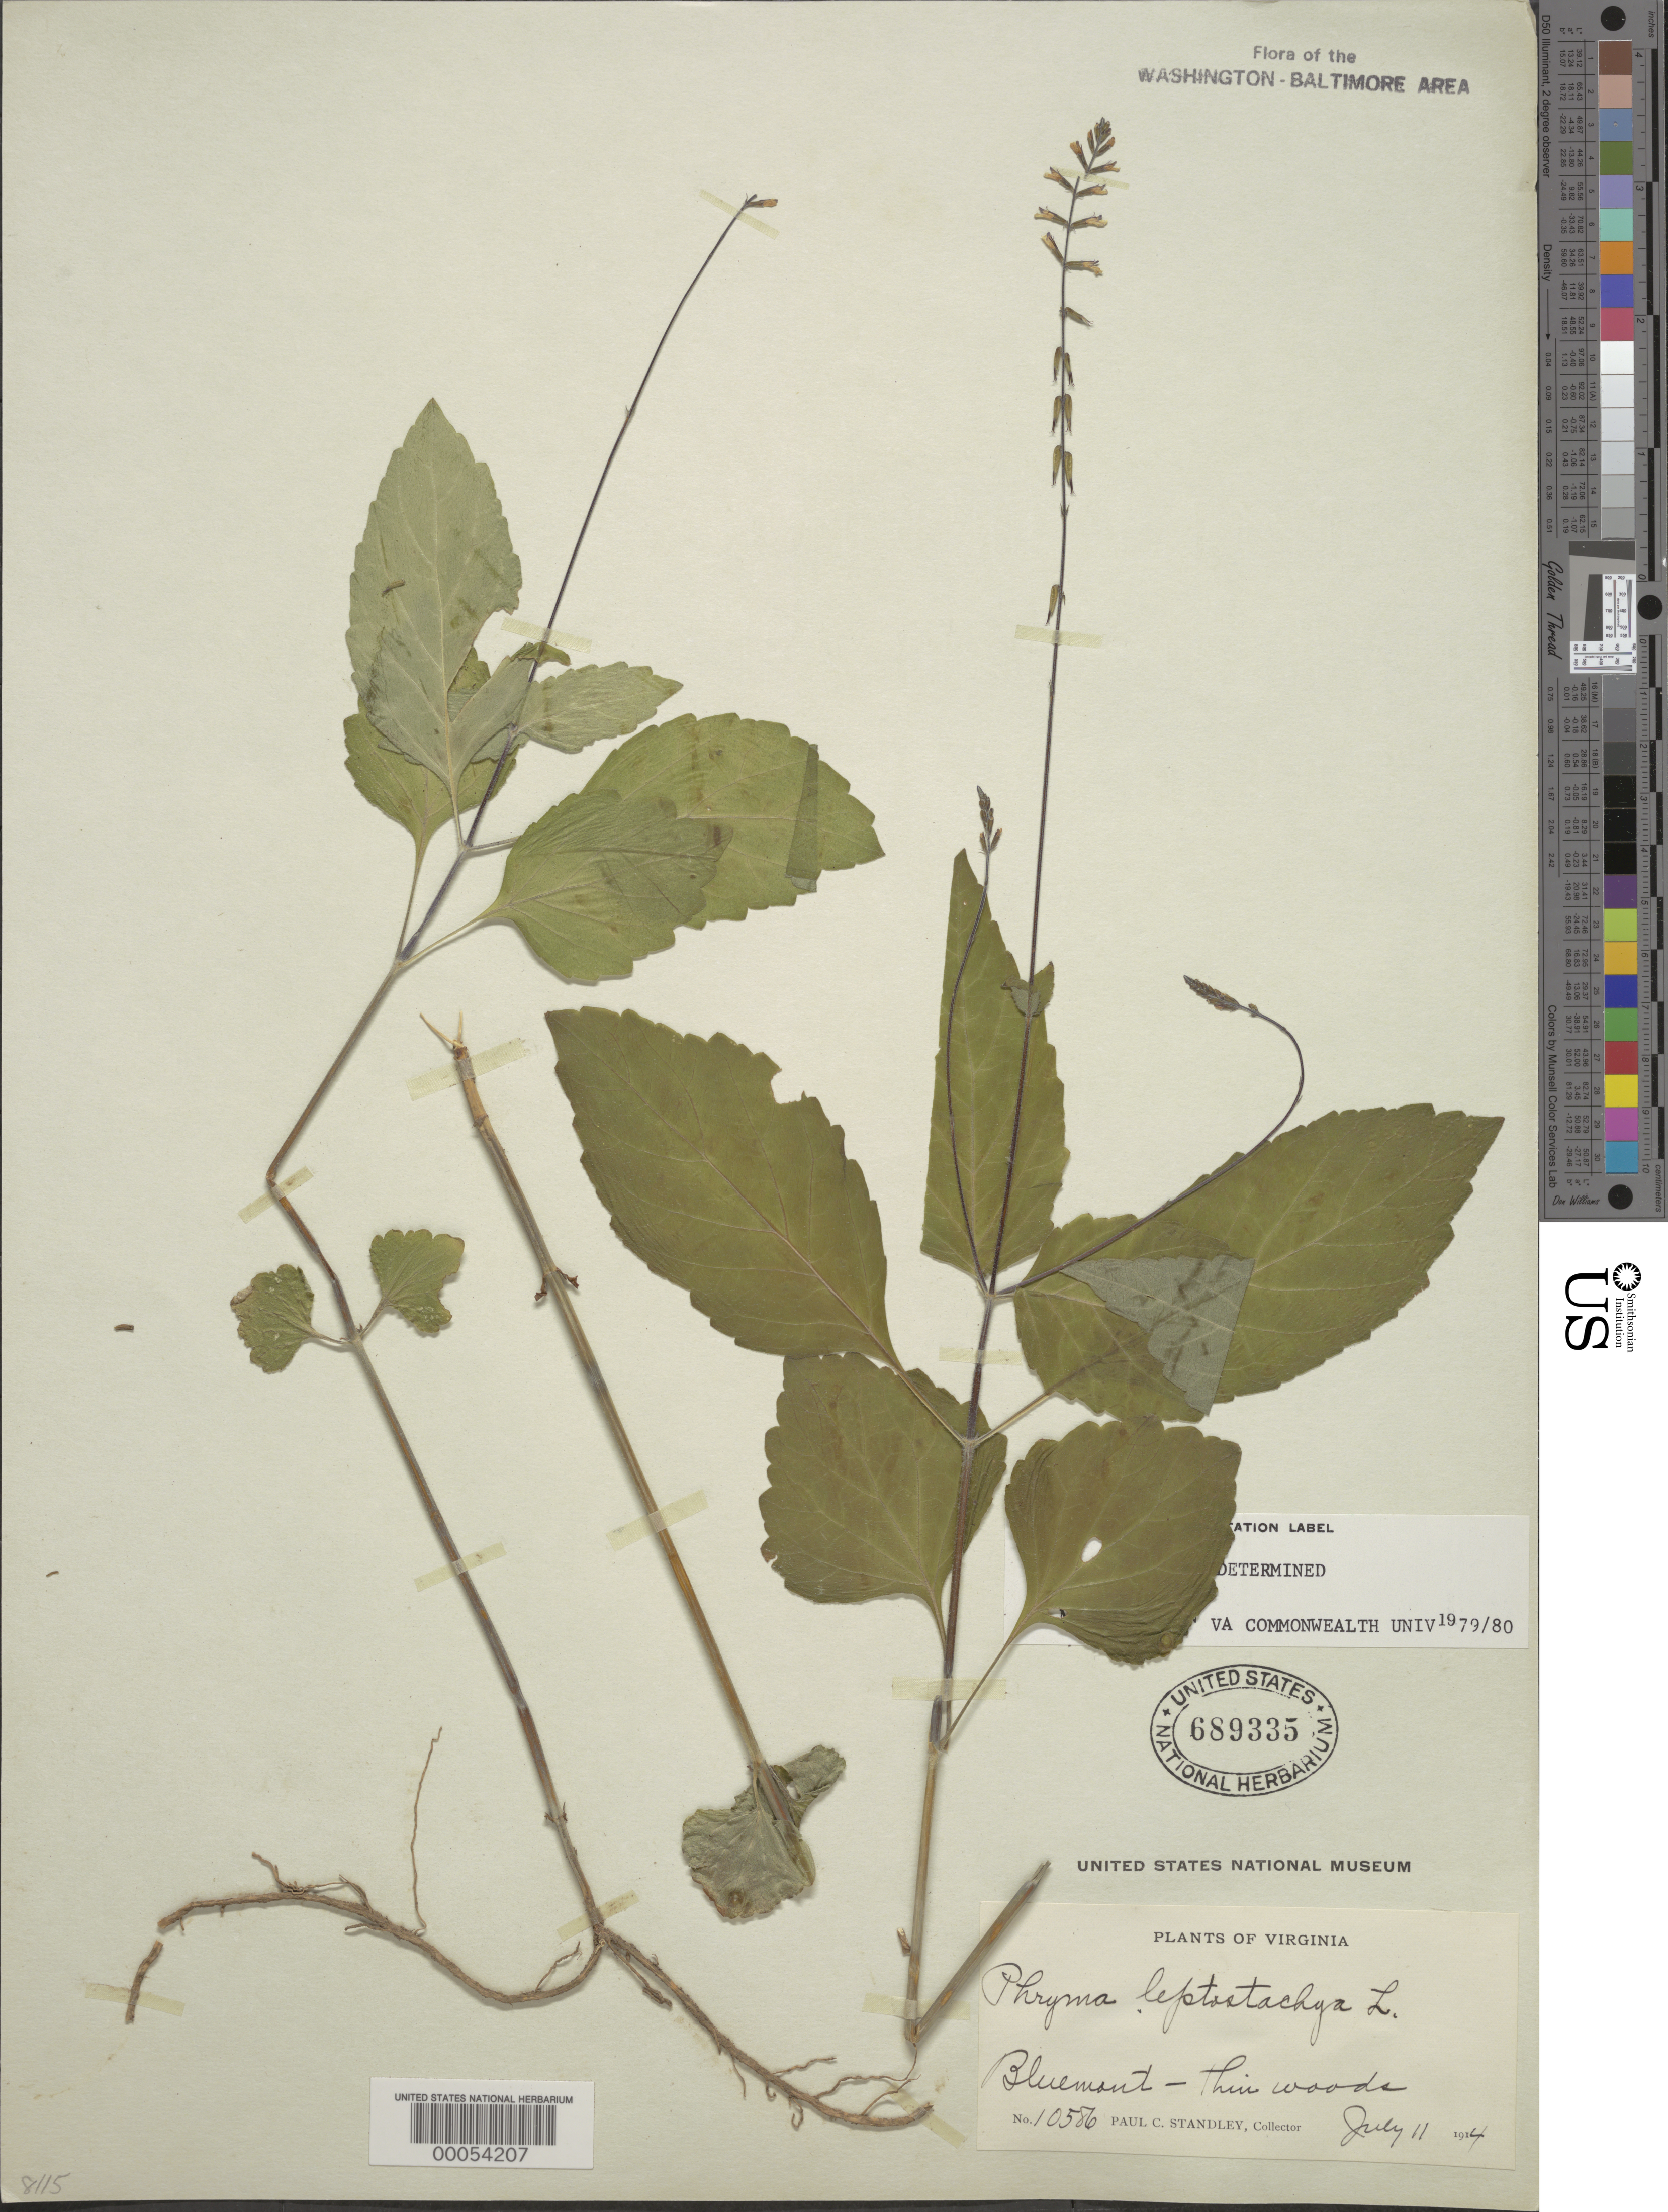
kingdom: Plantae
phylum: Tracheophyta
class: Magnoliopsida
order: Lamiales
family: Phrymaceae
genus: Phryma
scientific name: Phryma leptostachya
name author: L.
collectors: P. C. Standley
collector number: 10586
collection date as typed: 11 Jul 1914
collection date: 1914-07-11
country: United States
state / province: Virginia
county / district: Loudoun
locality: Bluemont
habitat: In thin woods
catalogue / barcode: US 689335